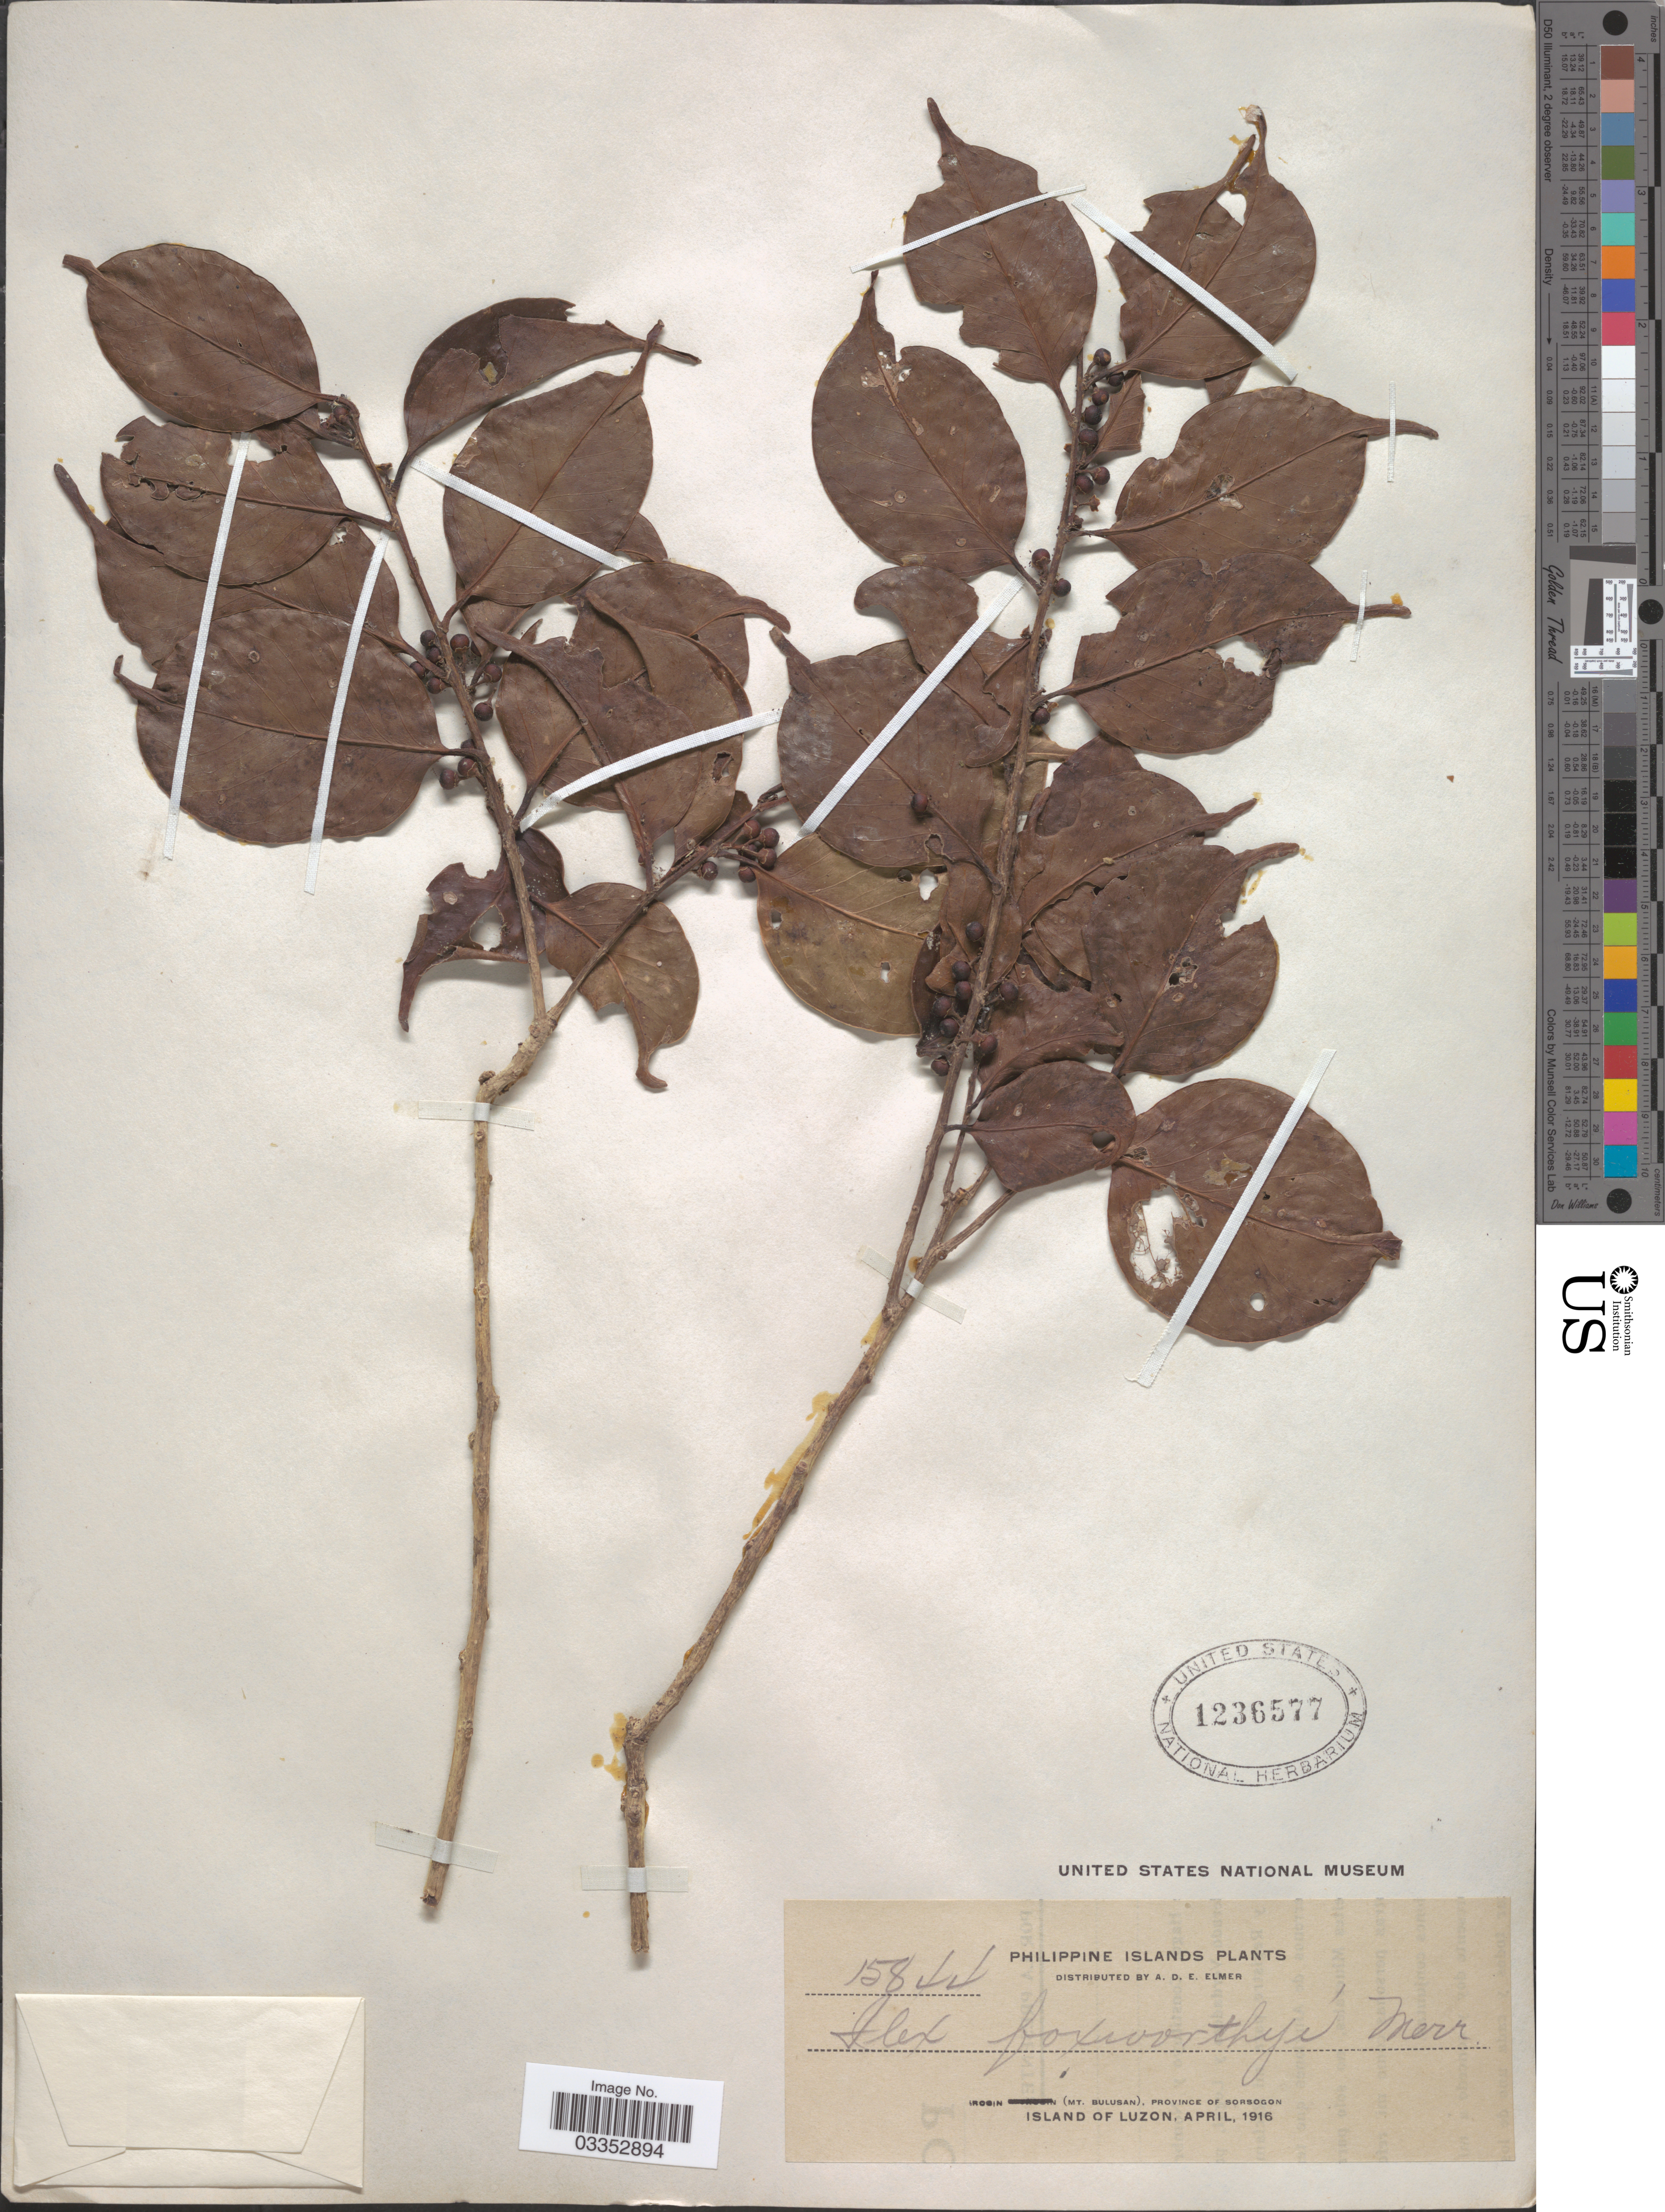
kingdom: Plantae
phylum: Tracheophyta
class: Magnoliopsida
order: Aquifoliales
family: Aquifoliaceae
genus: Ilex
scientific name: Ilex foxworthyi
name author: Merr.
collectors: A. D. E. Elmer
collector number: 15844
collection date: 1916-04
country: Philippines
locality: Irosin (Mt. Bulusan), Province of Sorsogon, Island of Luzon.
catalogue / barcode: US 1236577